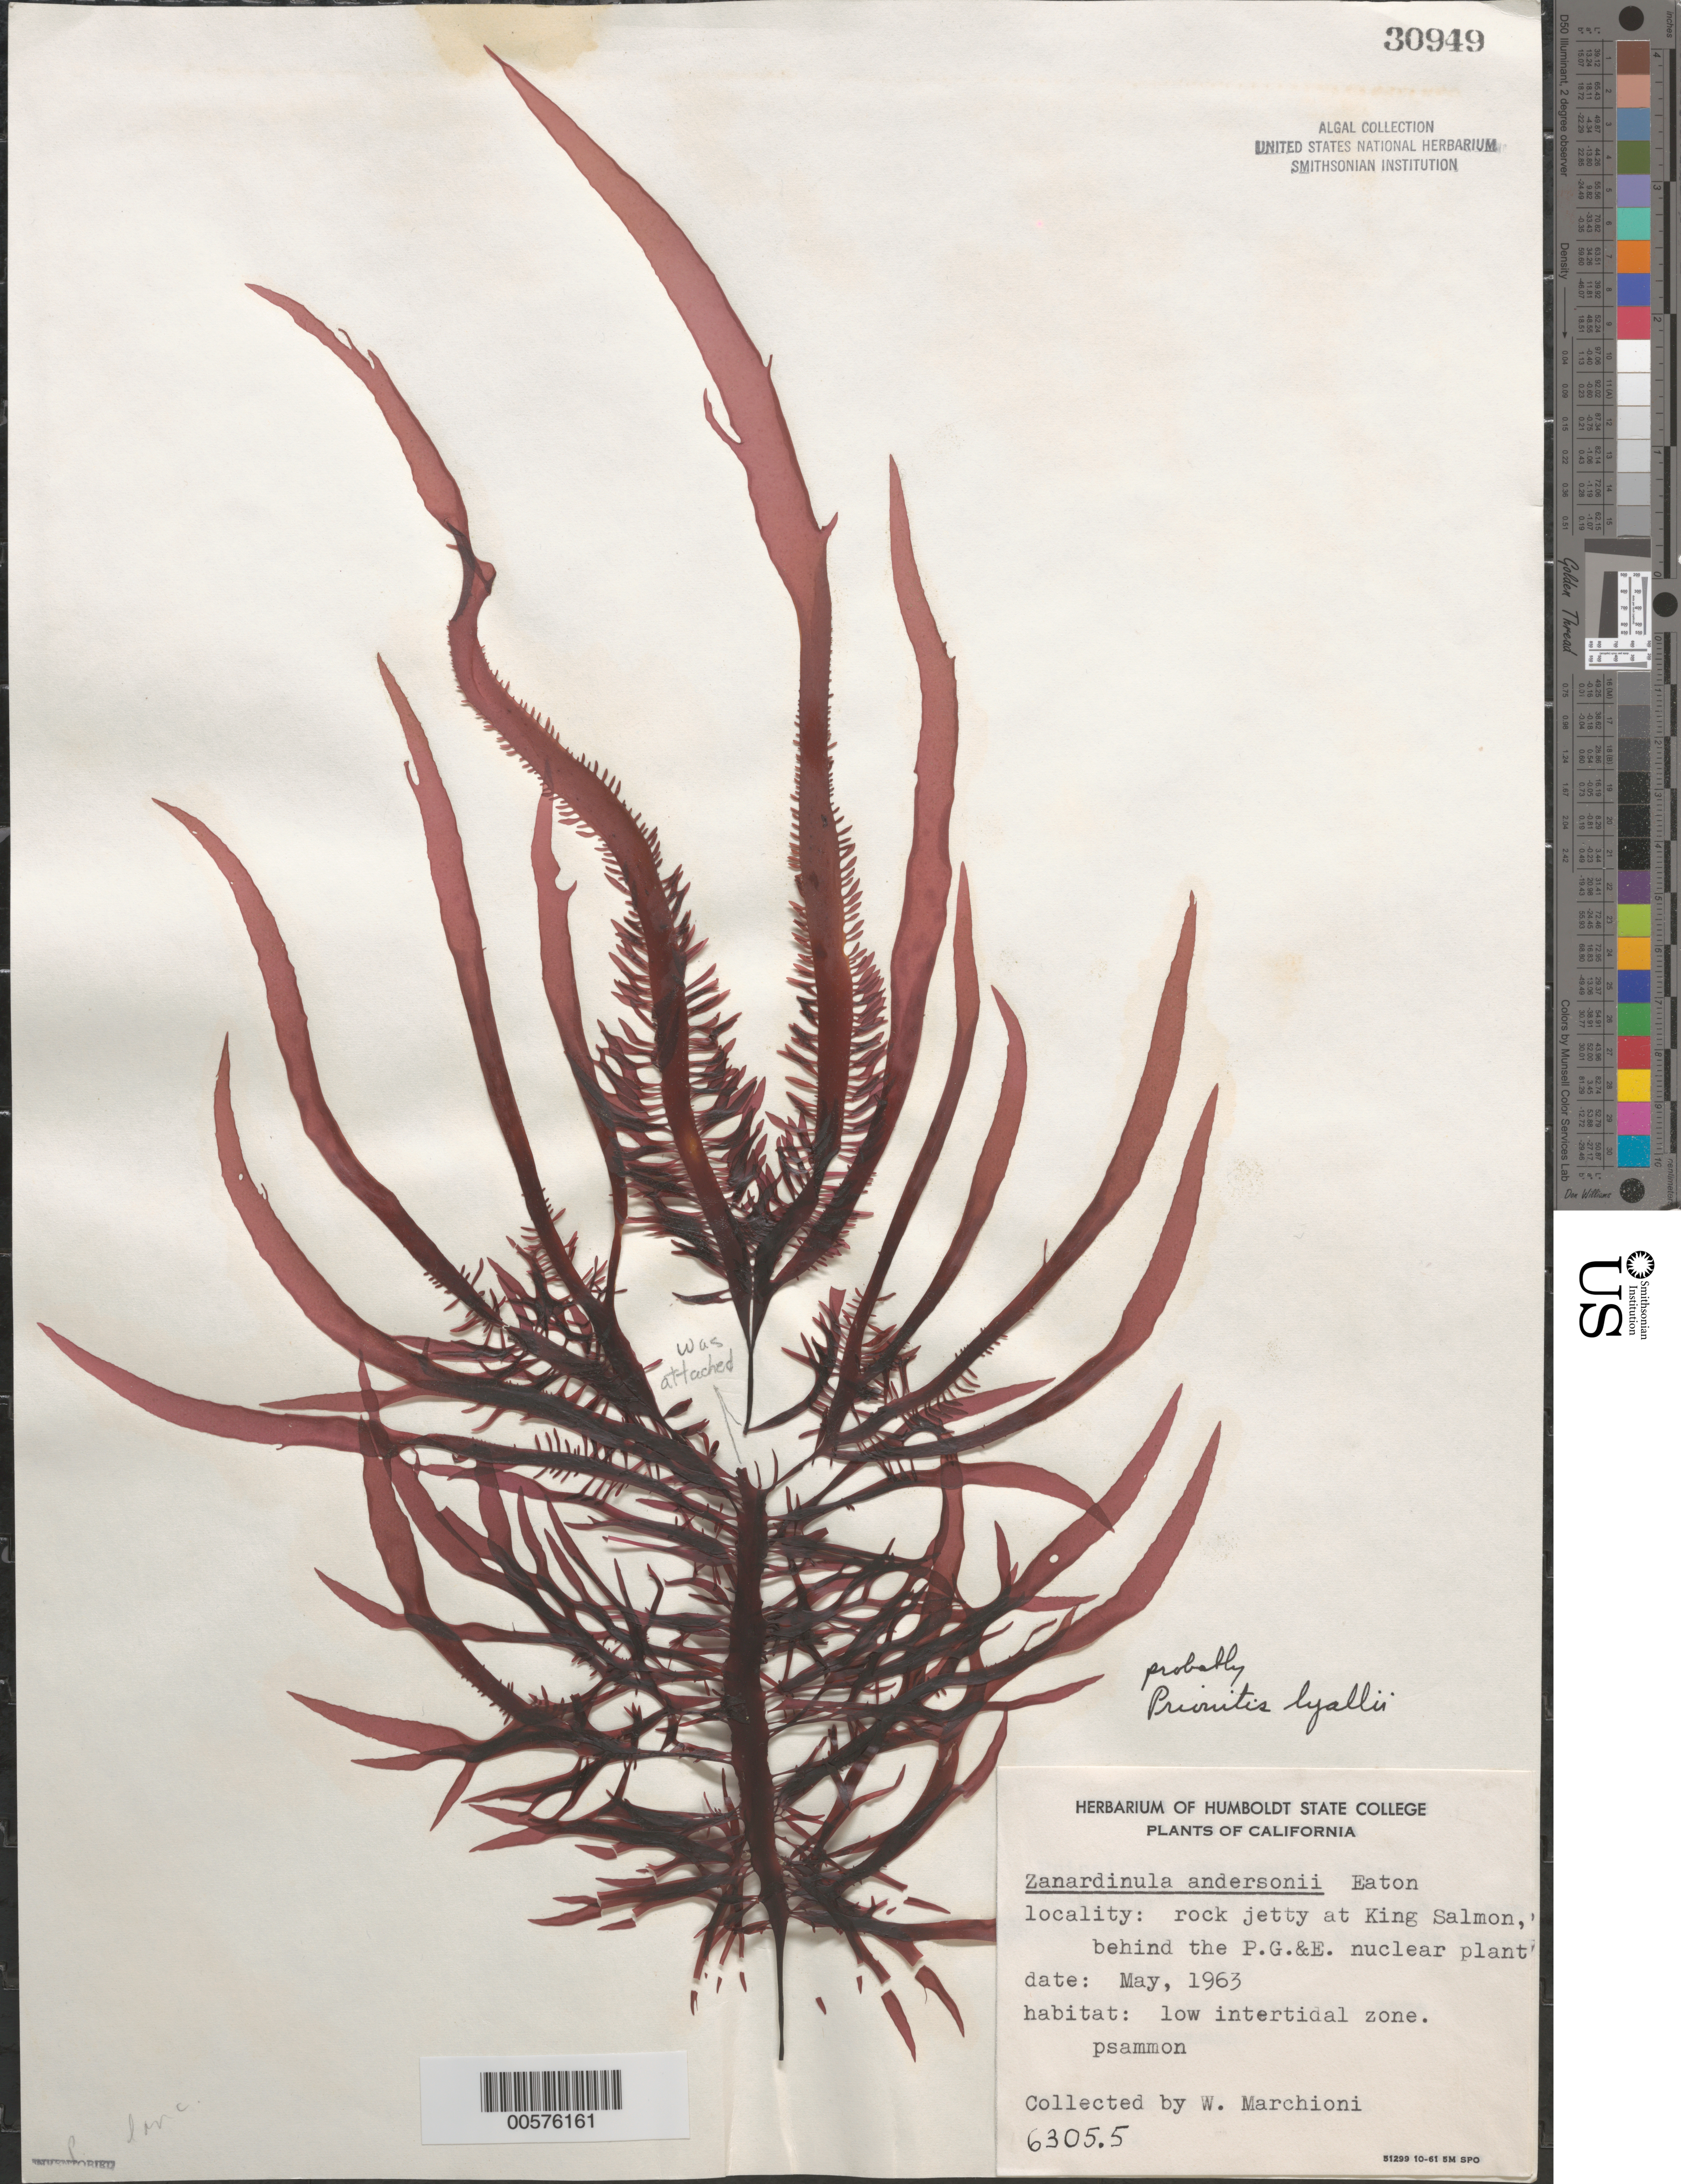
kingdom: Plantae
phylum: Rhodophyta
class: Florideophyceae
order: Cryptonemiales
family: Cryptonemiaceae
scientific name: Prionitis sternbergii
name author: (C. Agardh) J. Agardh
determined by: Algae name updating Project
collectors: W. Marchioni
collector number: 6305.5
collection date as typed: May 1963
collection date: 1963-05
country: United States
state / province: California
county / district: Humboldt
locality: King Salmon, behind PG & E nuclear plant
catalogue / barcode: US 30949